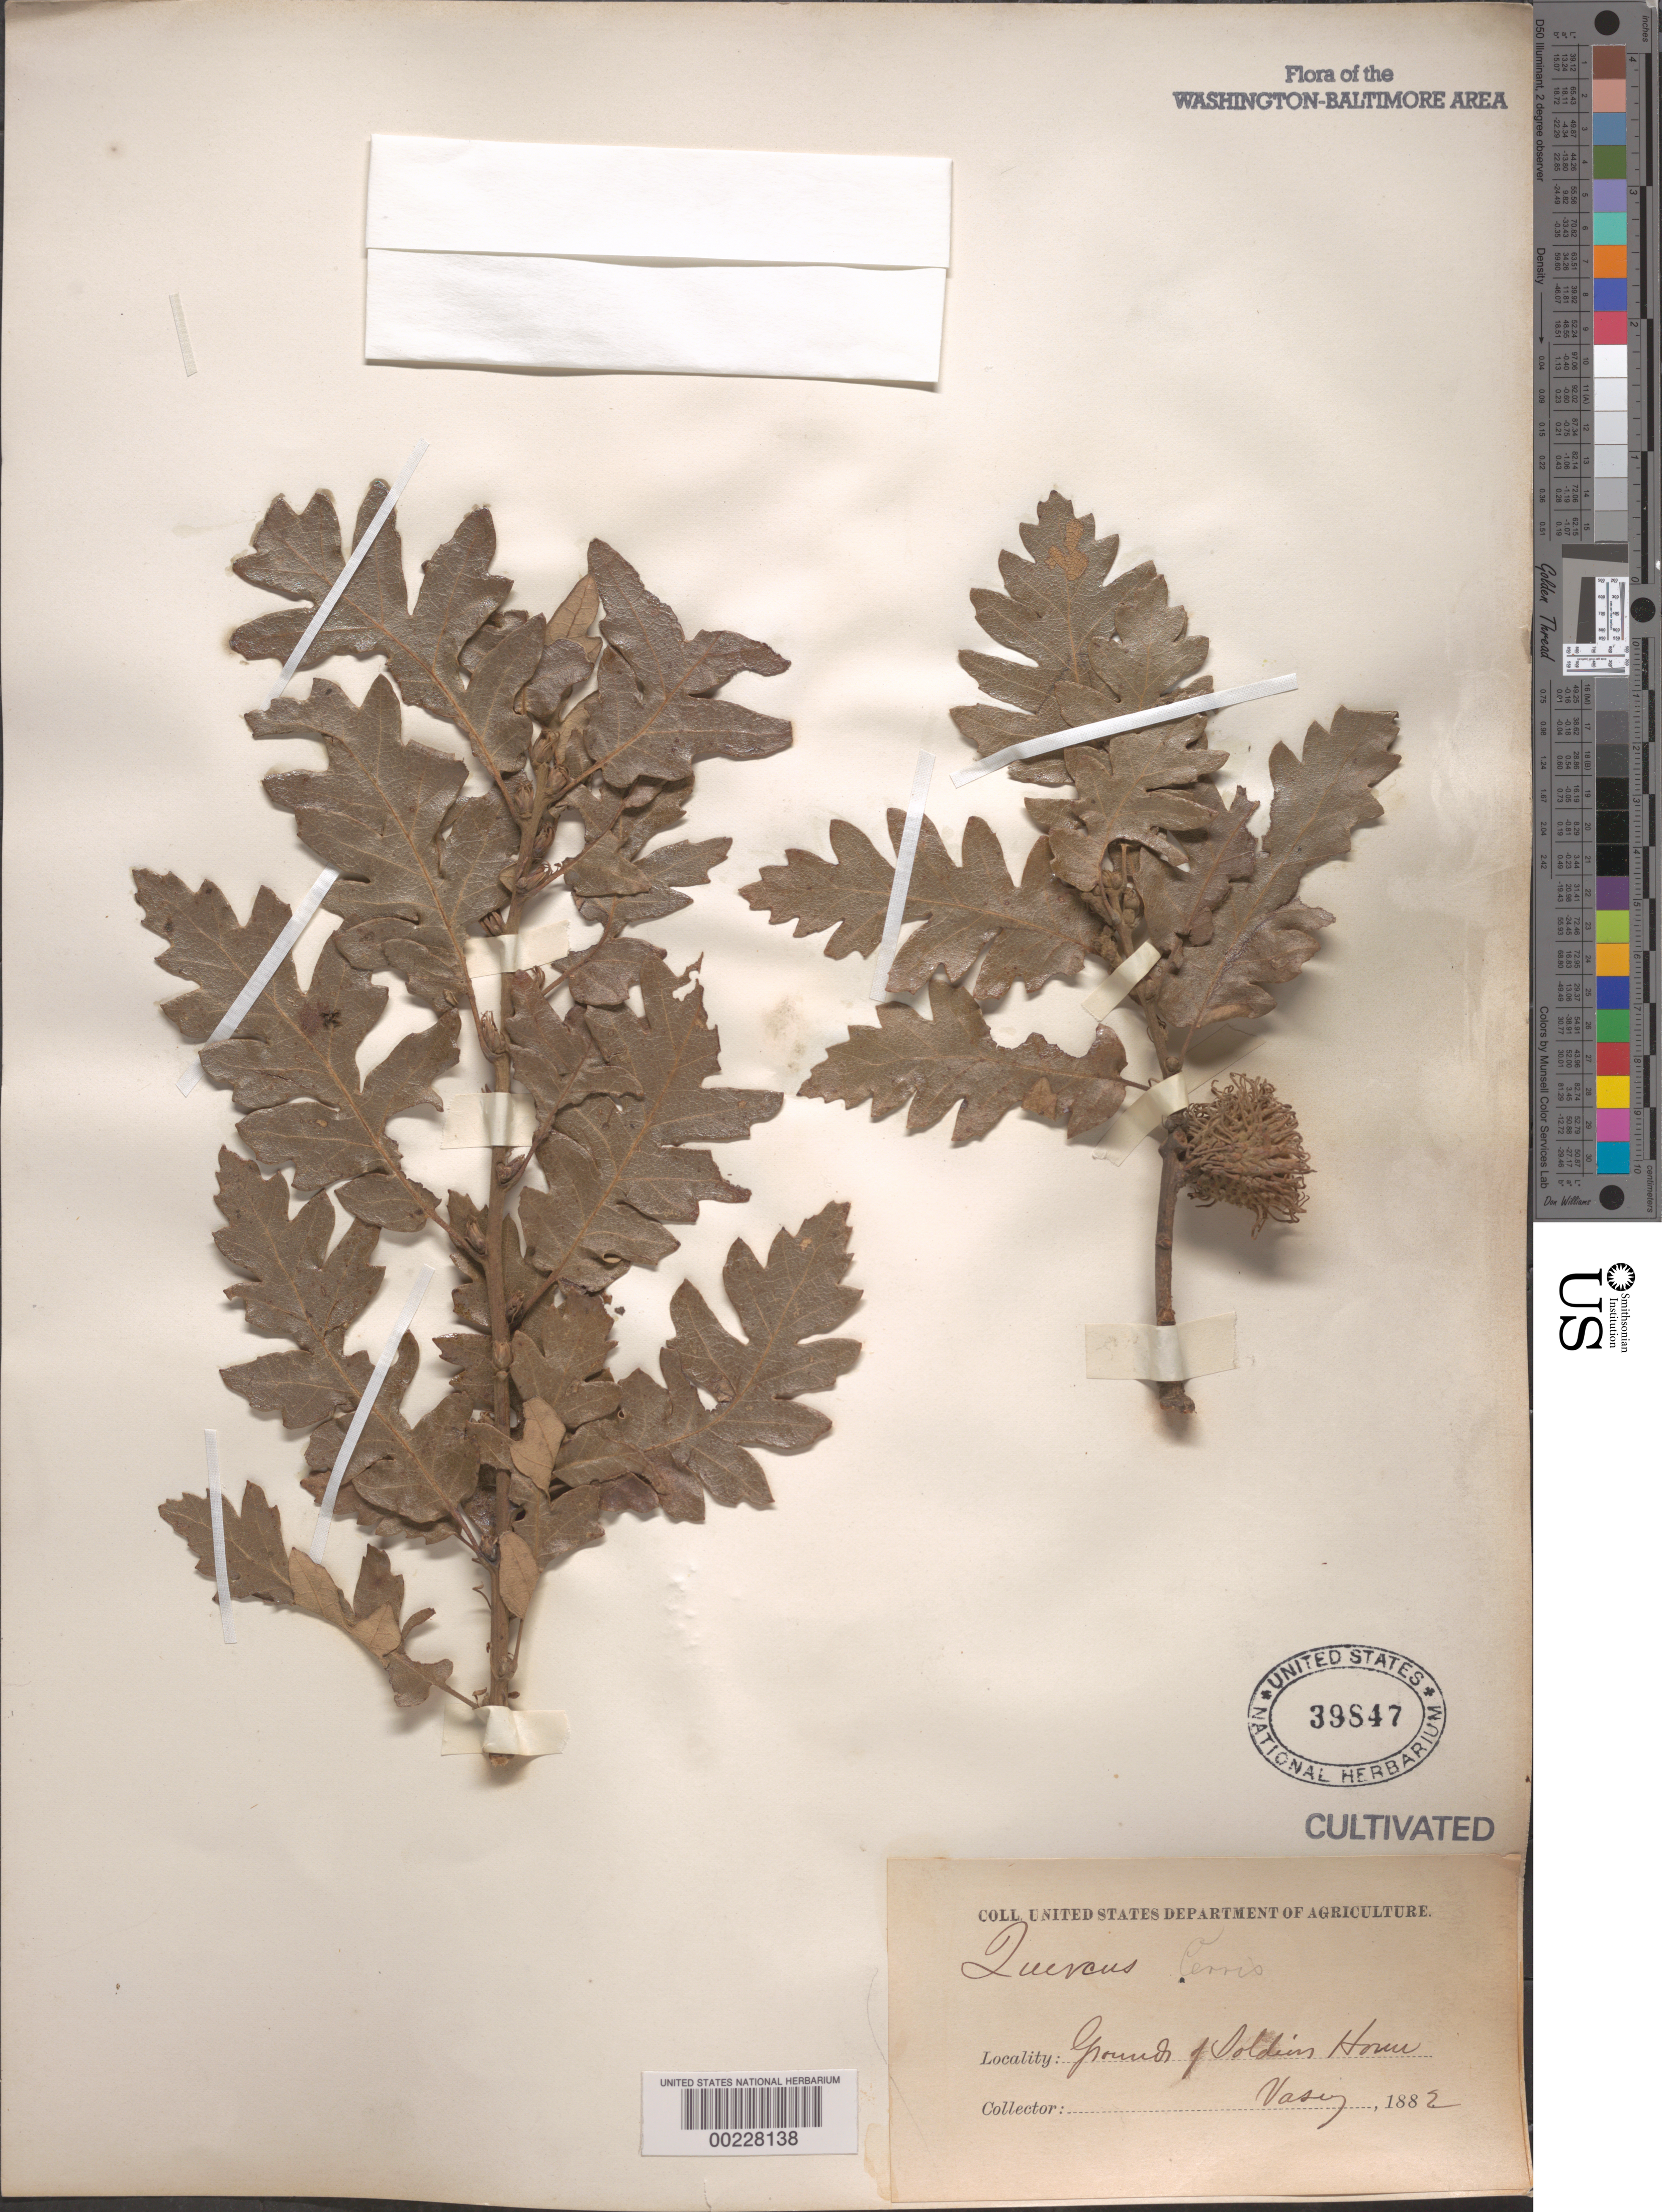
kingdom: Plantae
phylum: Tracheophyta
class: Magnoliopsida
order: Fagales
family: Fagaceae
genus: Quercus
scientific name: Quercus cerris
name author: L.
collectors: G. R. Vasey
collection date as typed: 1882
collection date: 1882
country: United States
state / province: District of Columbia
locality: Grounds of Soldiers Home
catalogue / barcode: US 39847